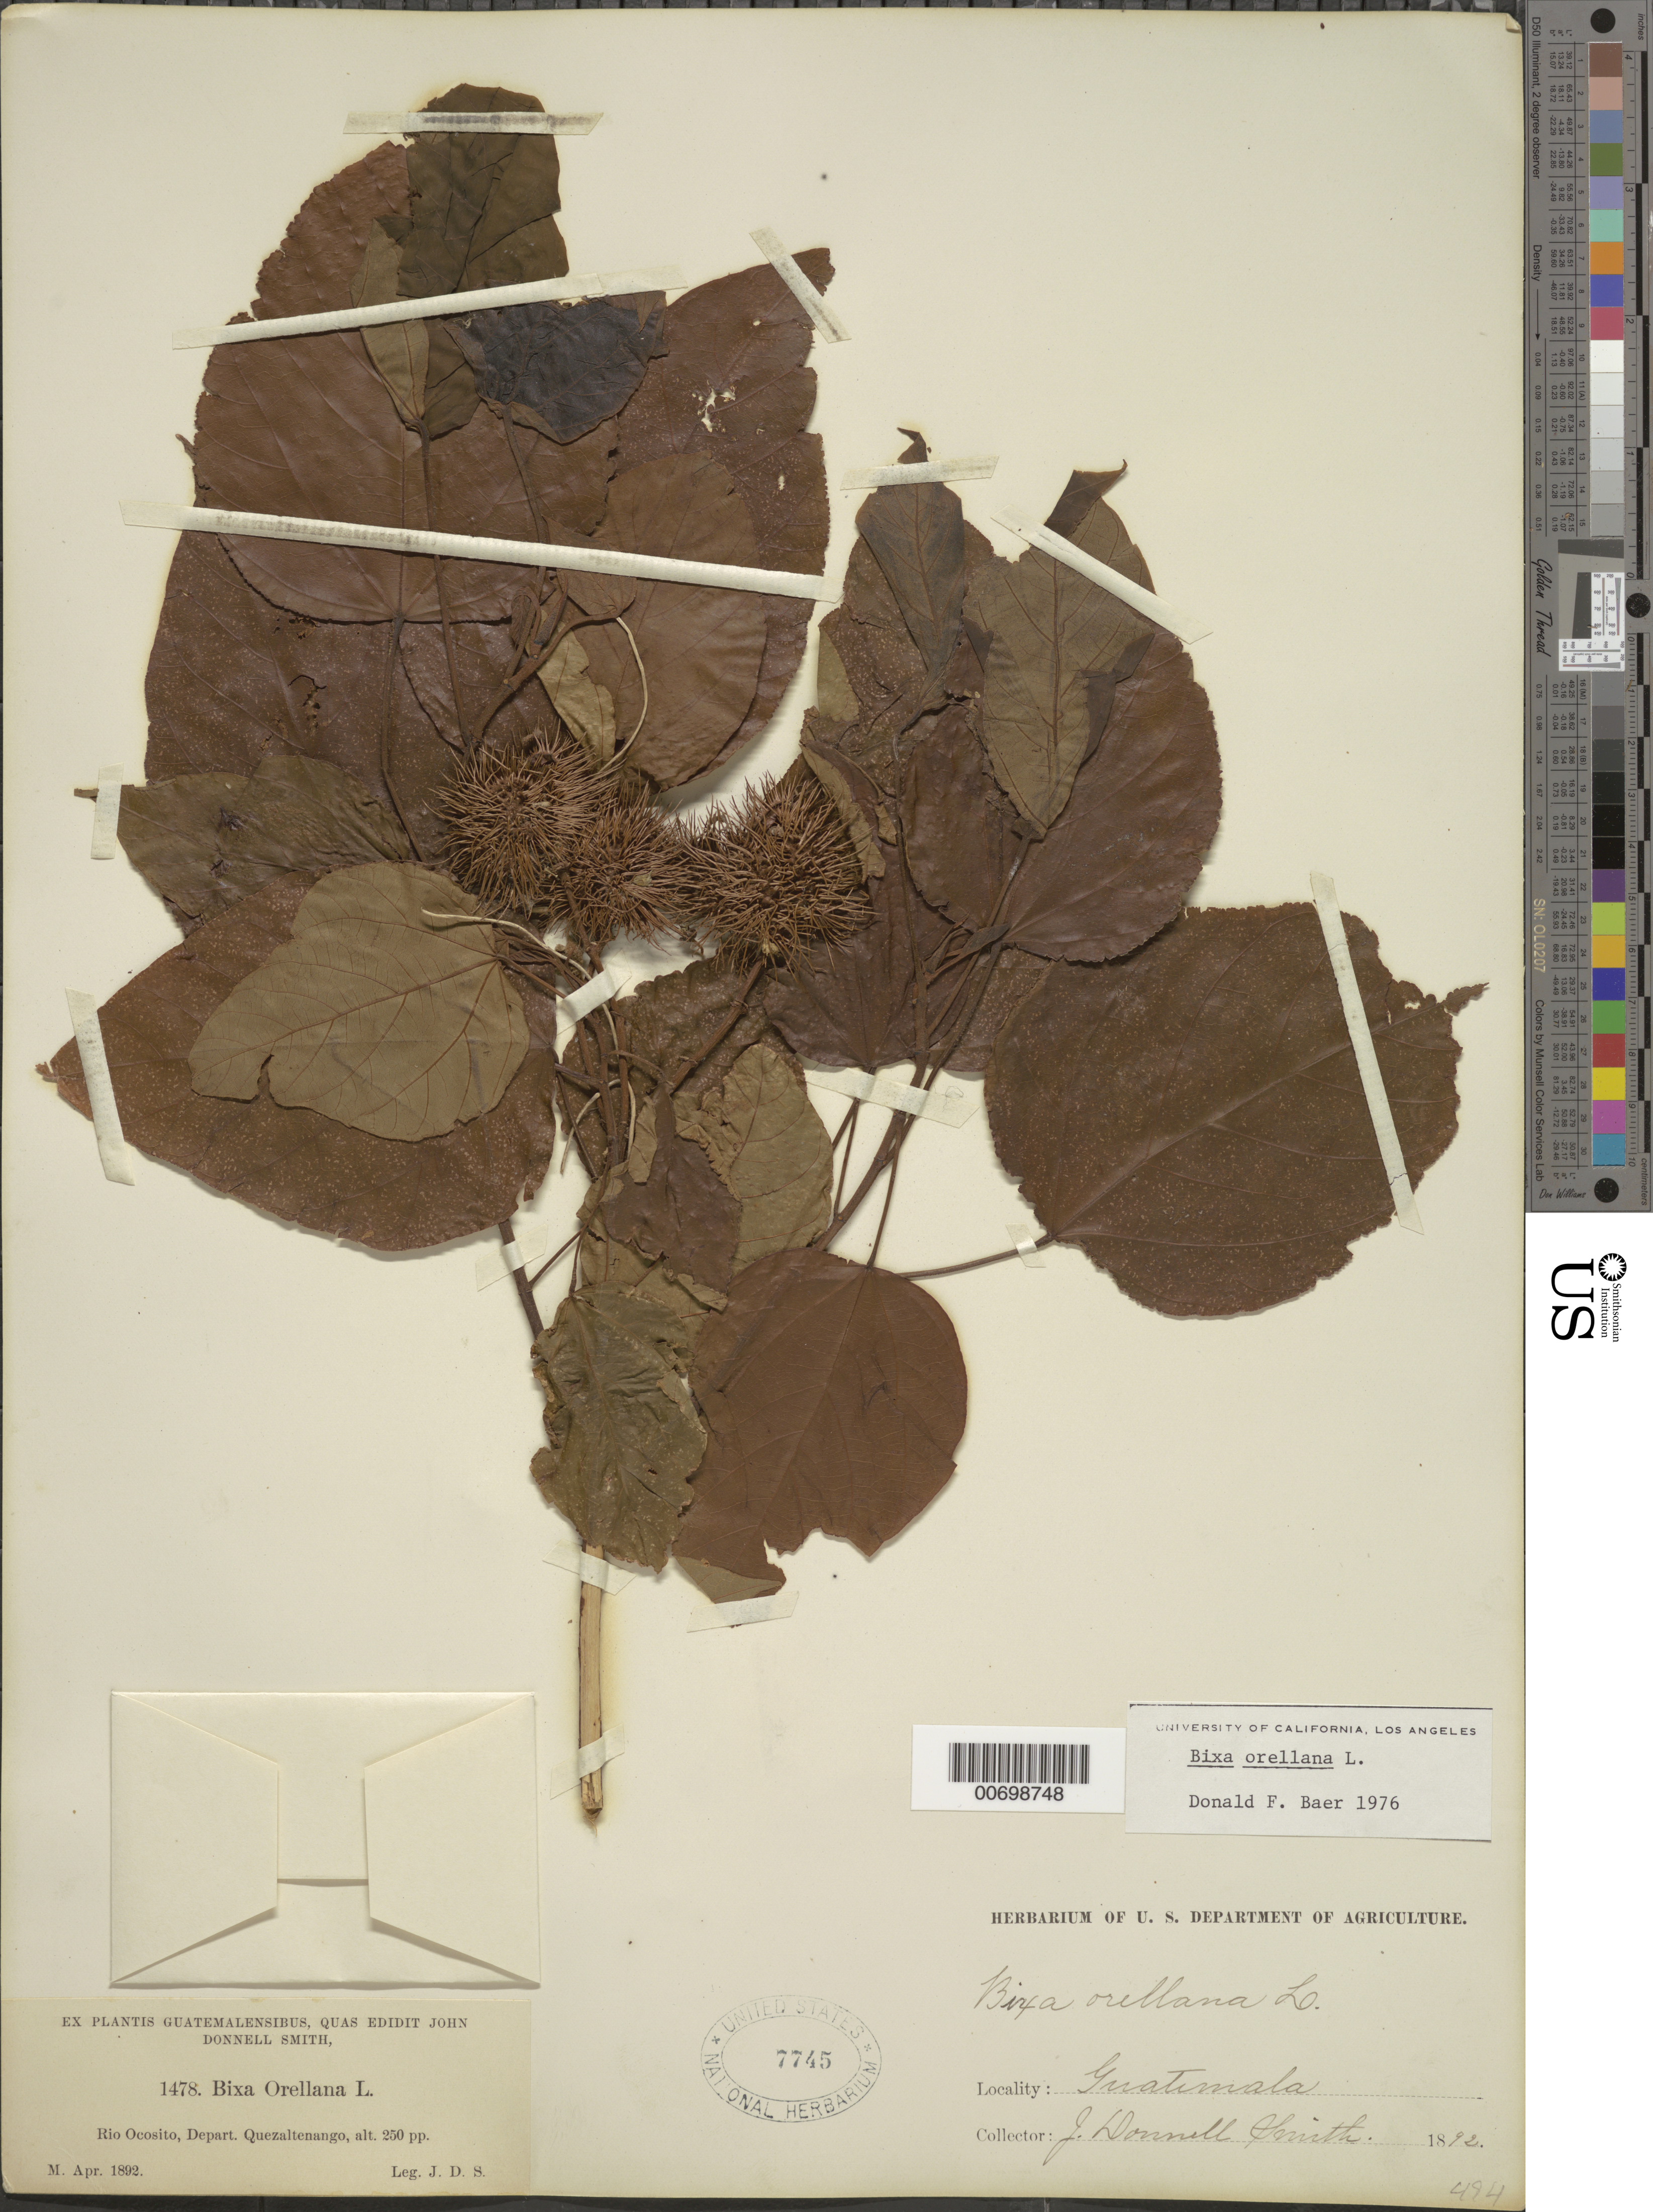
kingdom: Plantae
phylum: Tracheophyta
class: Magnoliopsida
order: Malvales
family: Bixaceae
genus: Bixa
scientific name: Bixa orellana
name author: L.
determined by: Baer, D. F.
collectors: E. T. Heyde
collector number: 1478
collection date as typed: Apr 1892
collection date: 1892-04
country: Guatemala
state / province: Quetzaltenango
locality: Rio Ocosito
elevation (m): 76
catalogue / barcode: US 7745